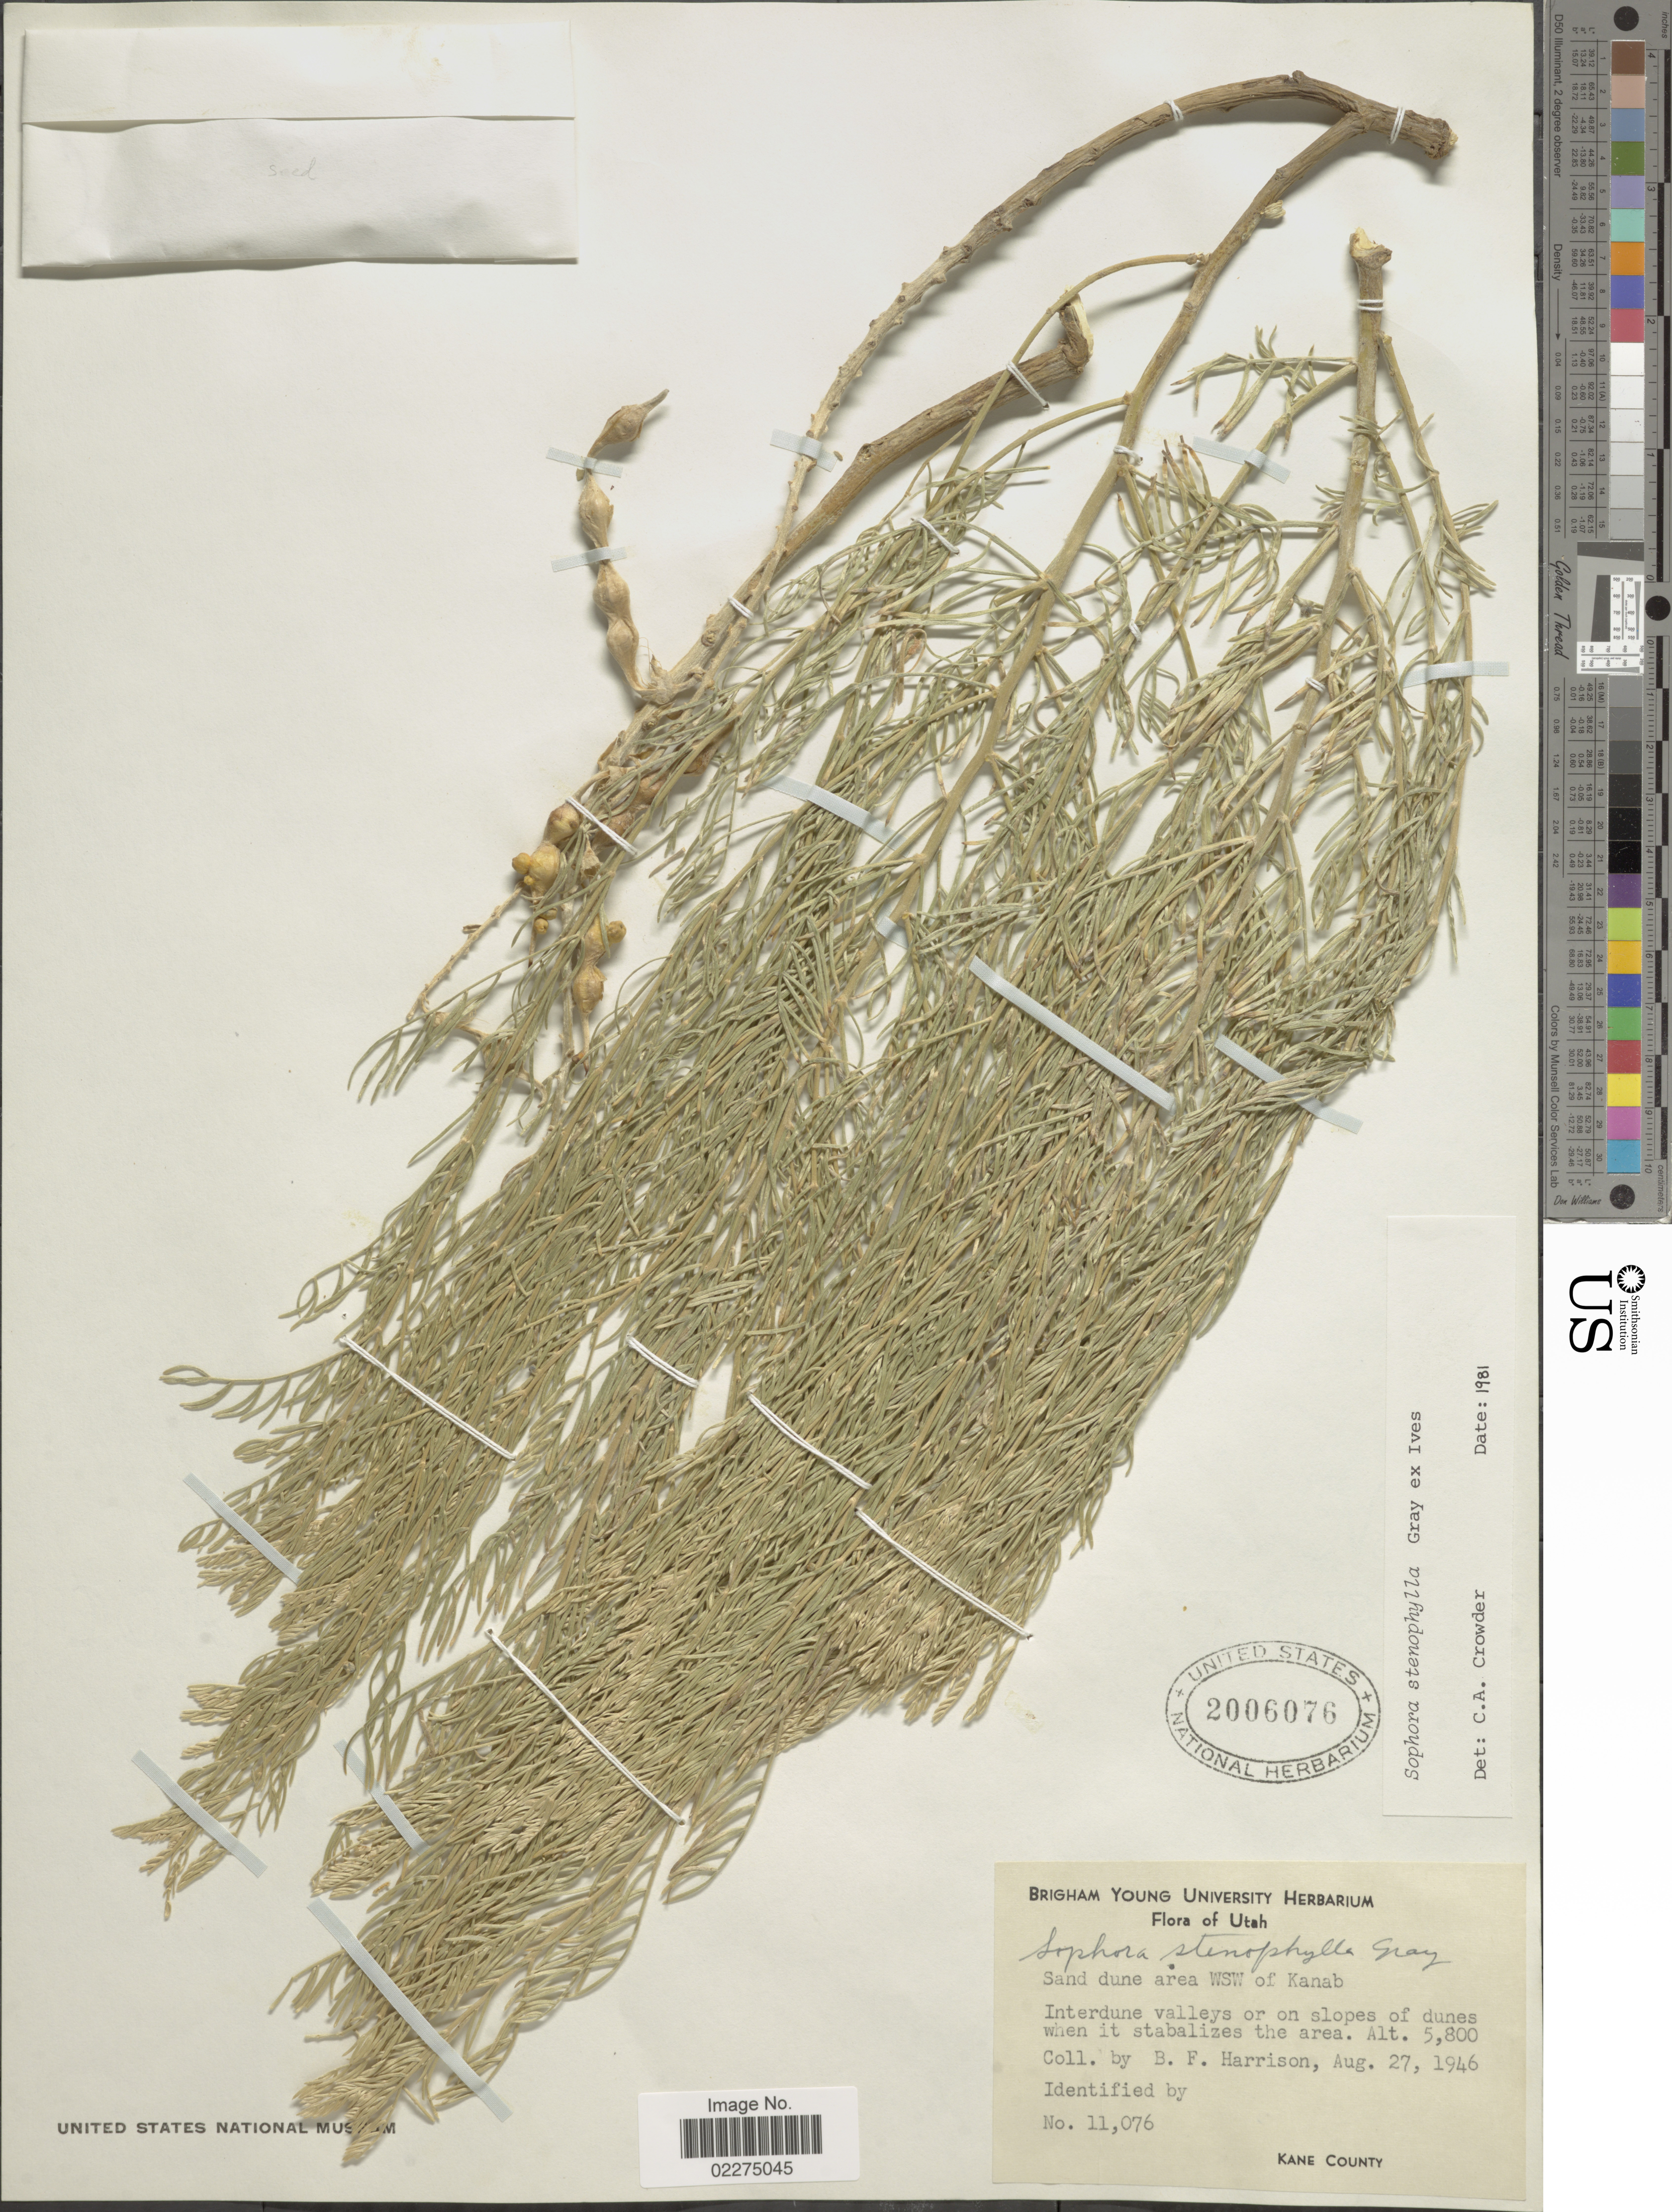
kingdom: Plantae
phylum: Tracheophyta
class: Magnoliopsida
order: Fabales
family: Fabaceae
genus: Sophora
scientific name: Sophora stenophylla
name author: A. Gray in Ives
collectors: B. F. Harrison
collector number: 11076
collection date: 1946-08-27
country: United States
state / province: Utah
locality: WSW of Kanab. Kane County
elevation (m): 1768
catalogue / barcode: US 2006076